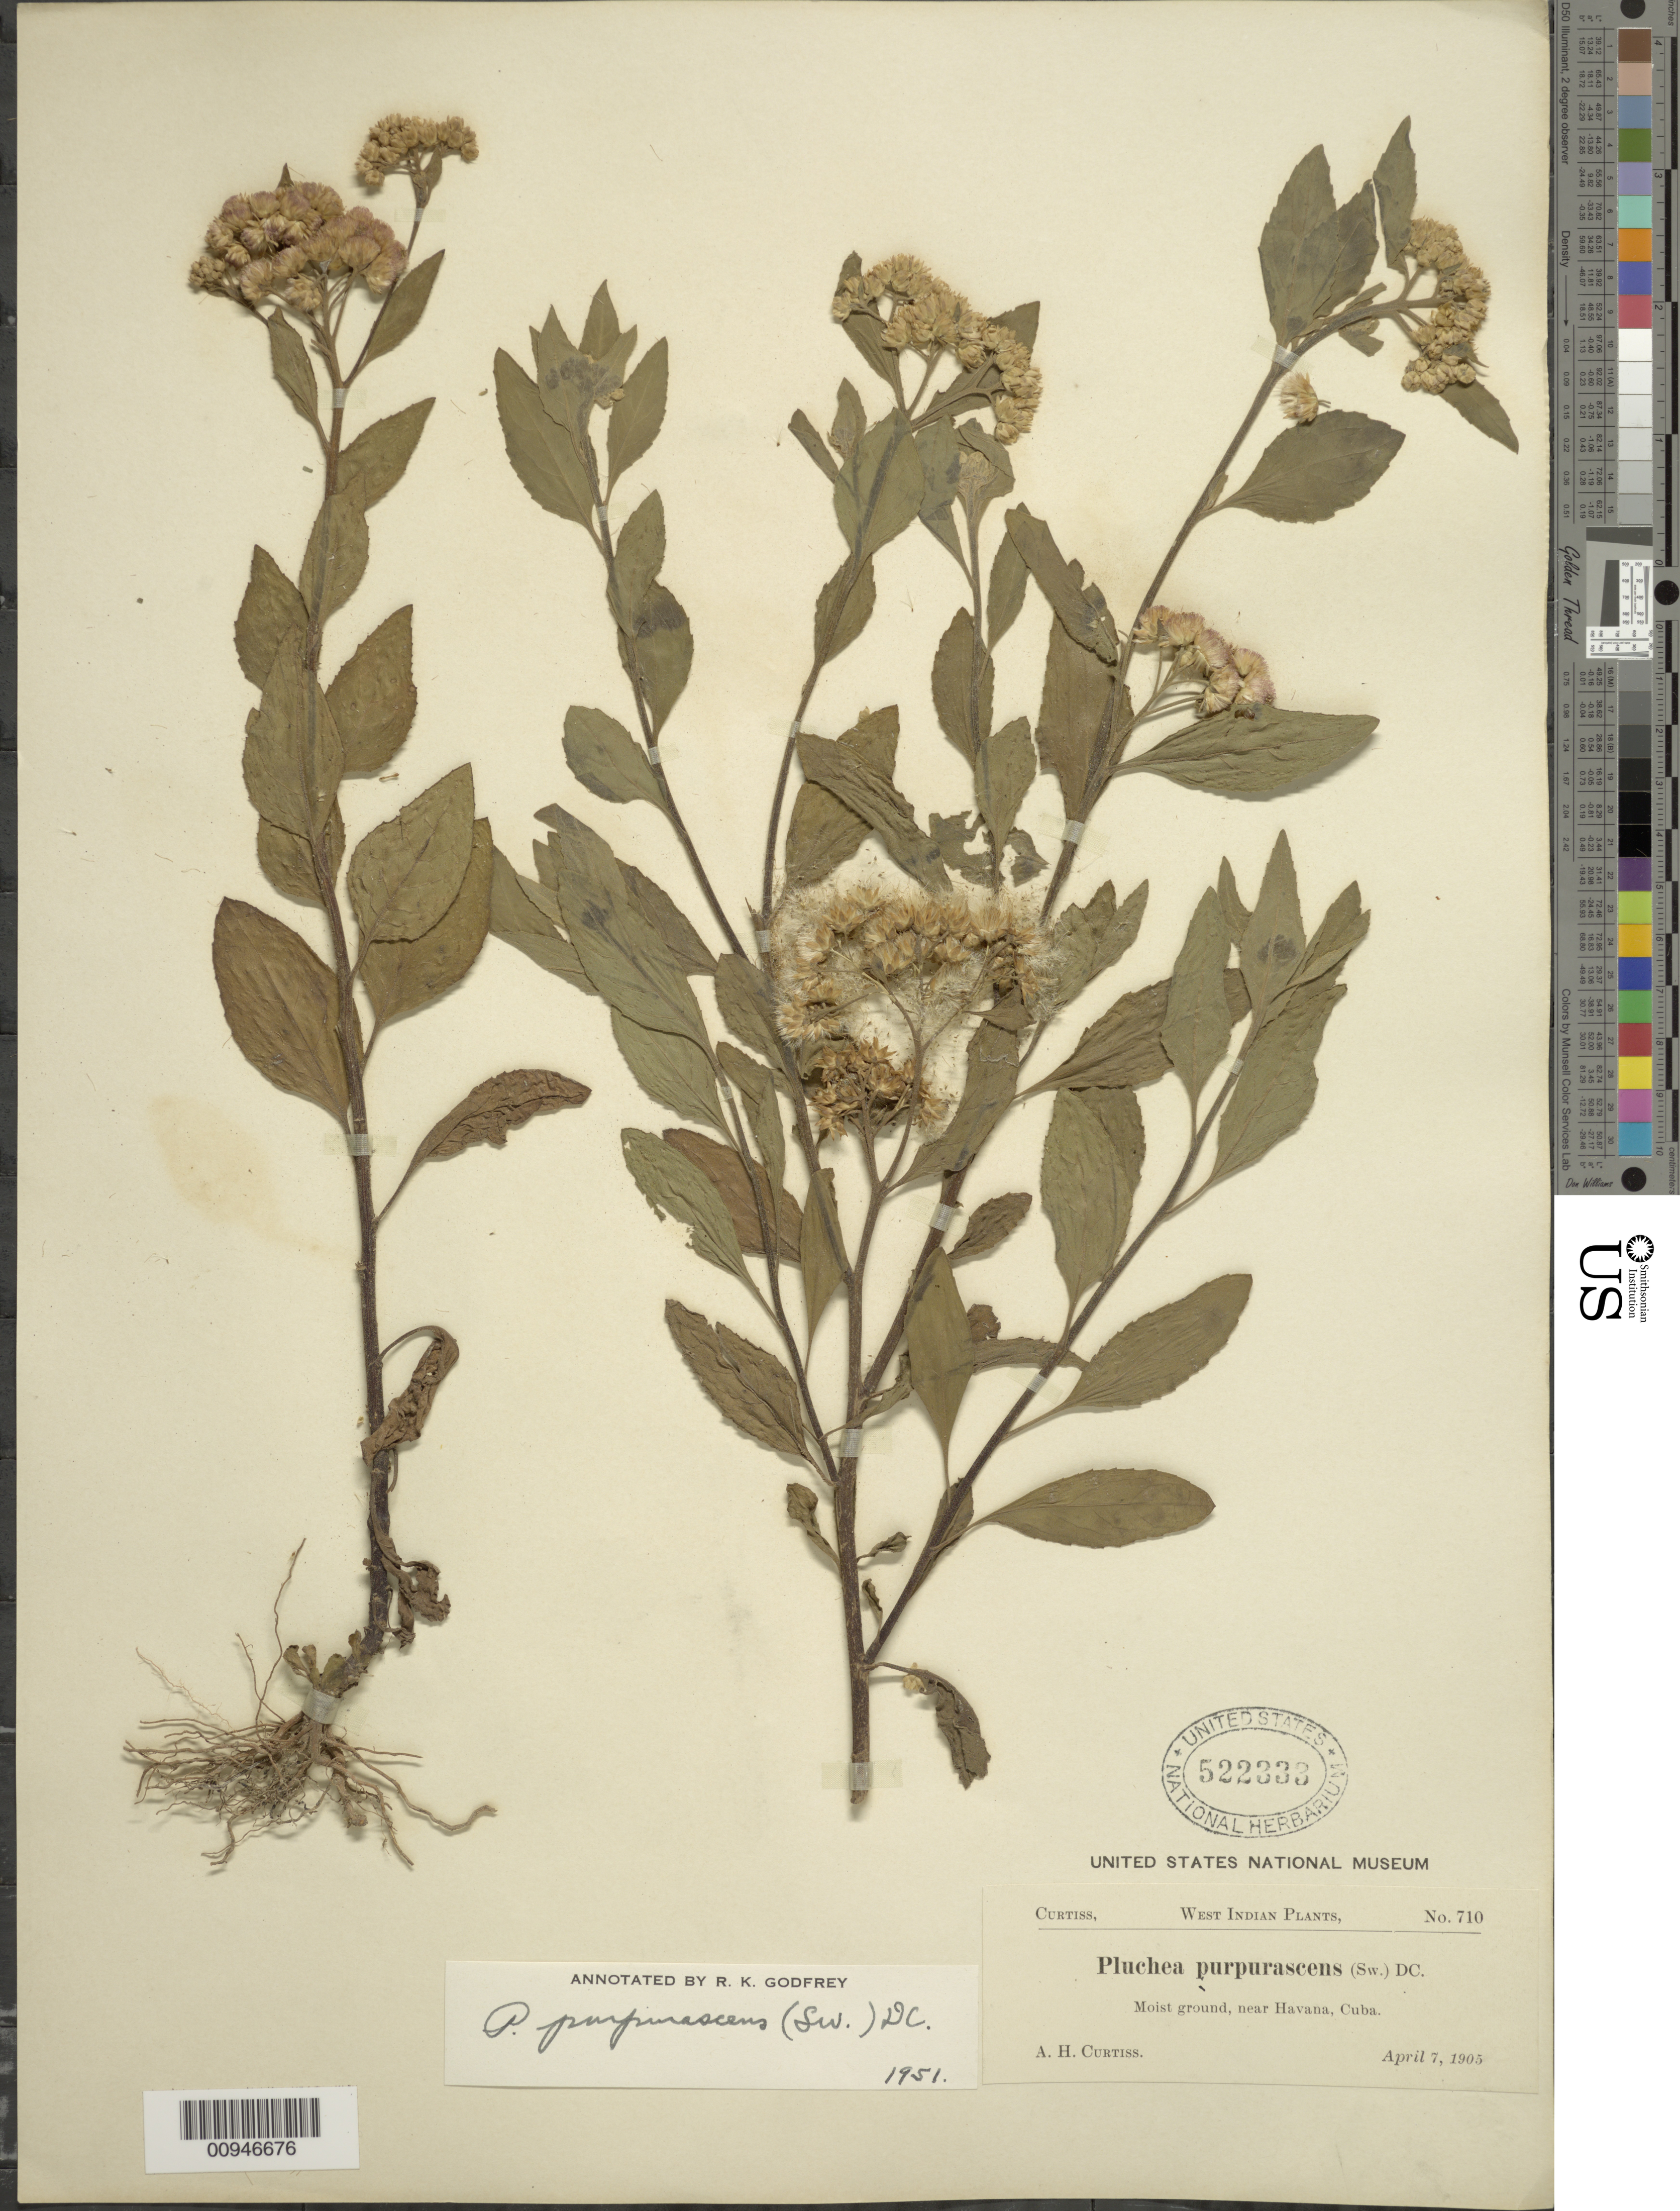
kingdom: Plantae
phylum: Tracheophyta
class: Magnoliopsida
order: Asterales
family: Asteraceae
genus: Pluchea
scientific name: Pluchea odorata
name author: (L.) Cass.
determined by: Godfrey, R. K.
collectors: A. H. Curtiss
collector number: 710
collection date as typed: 07 Apr 1905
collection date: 1905-04-07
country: Cuba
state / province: La Habana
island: Cuba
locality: Near Havana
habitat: Moist ground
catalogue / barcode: US 522333